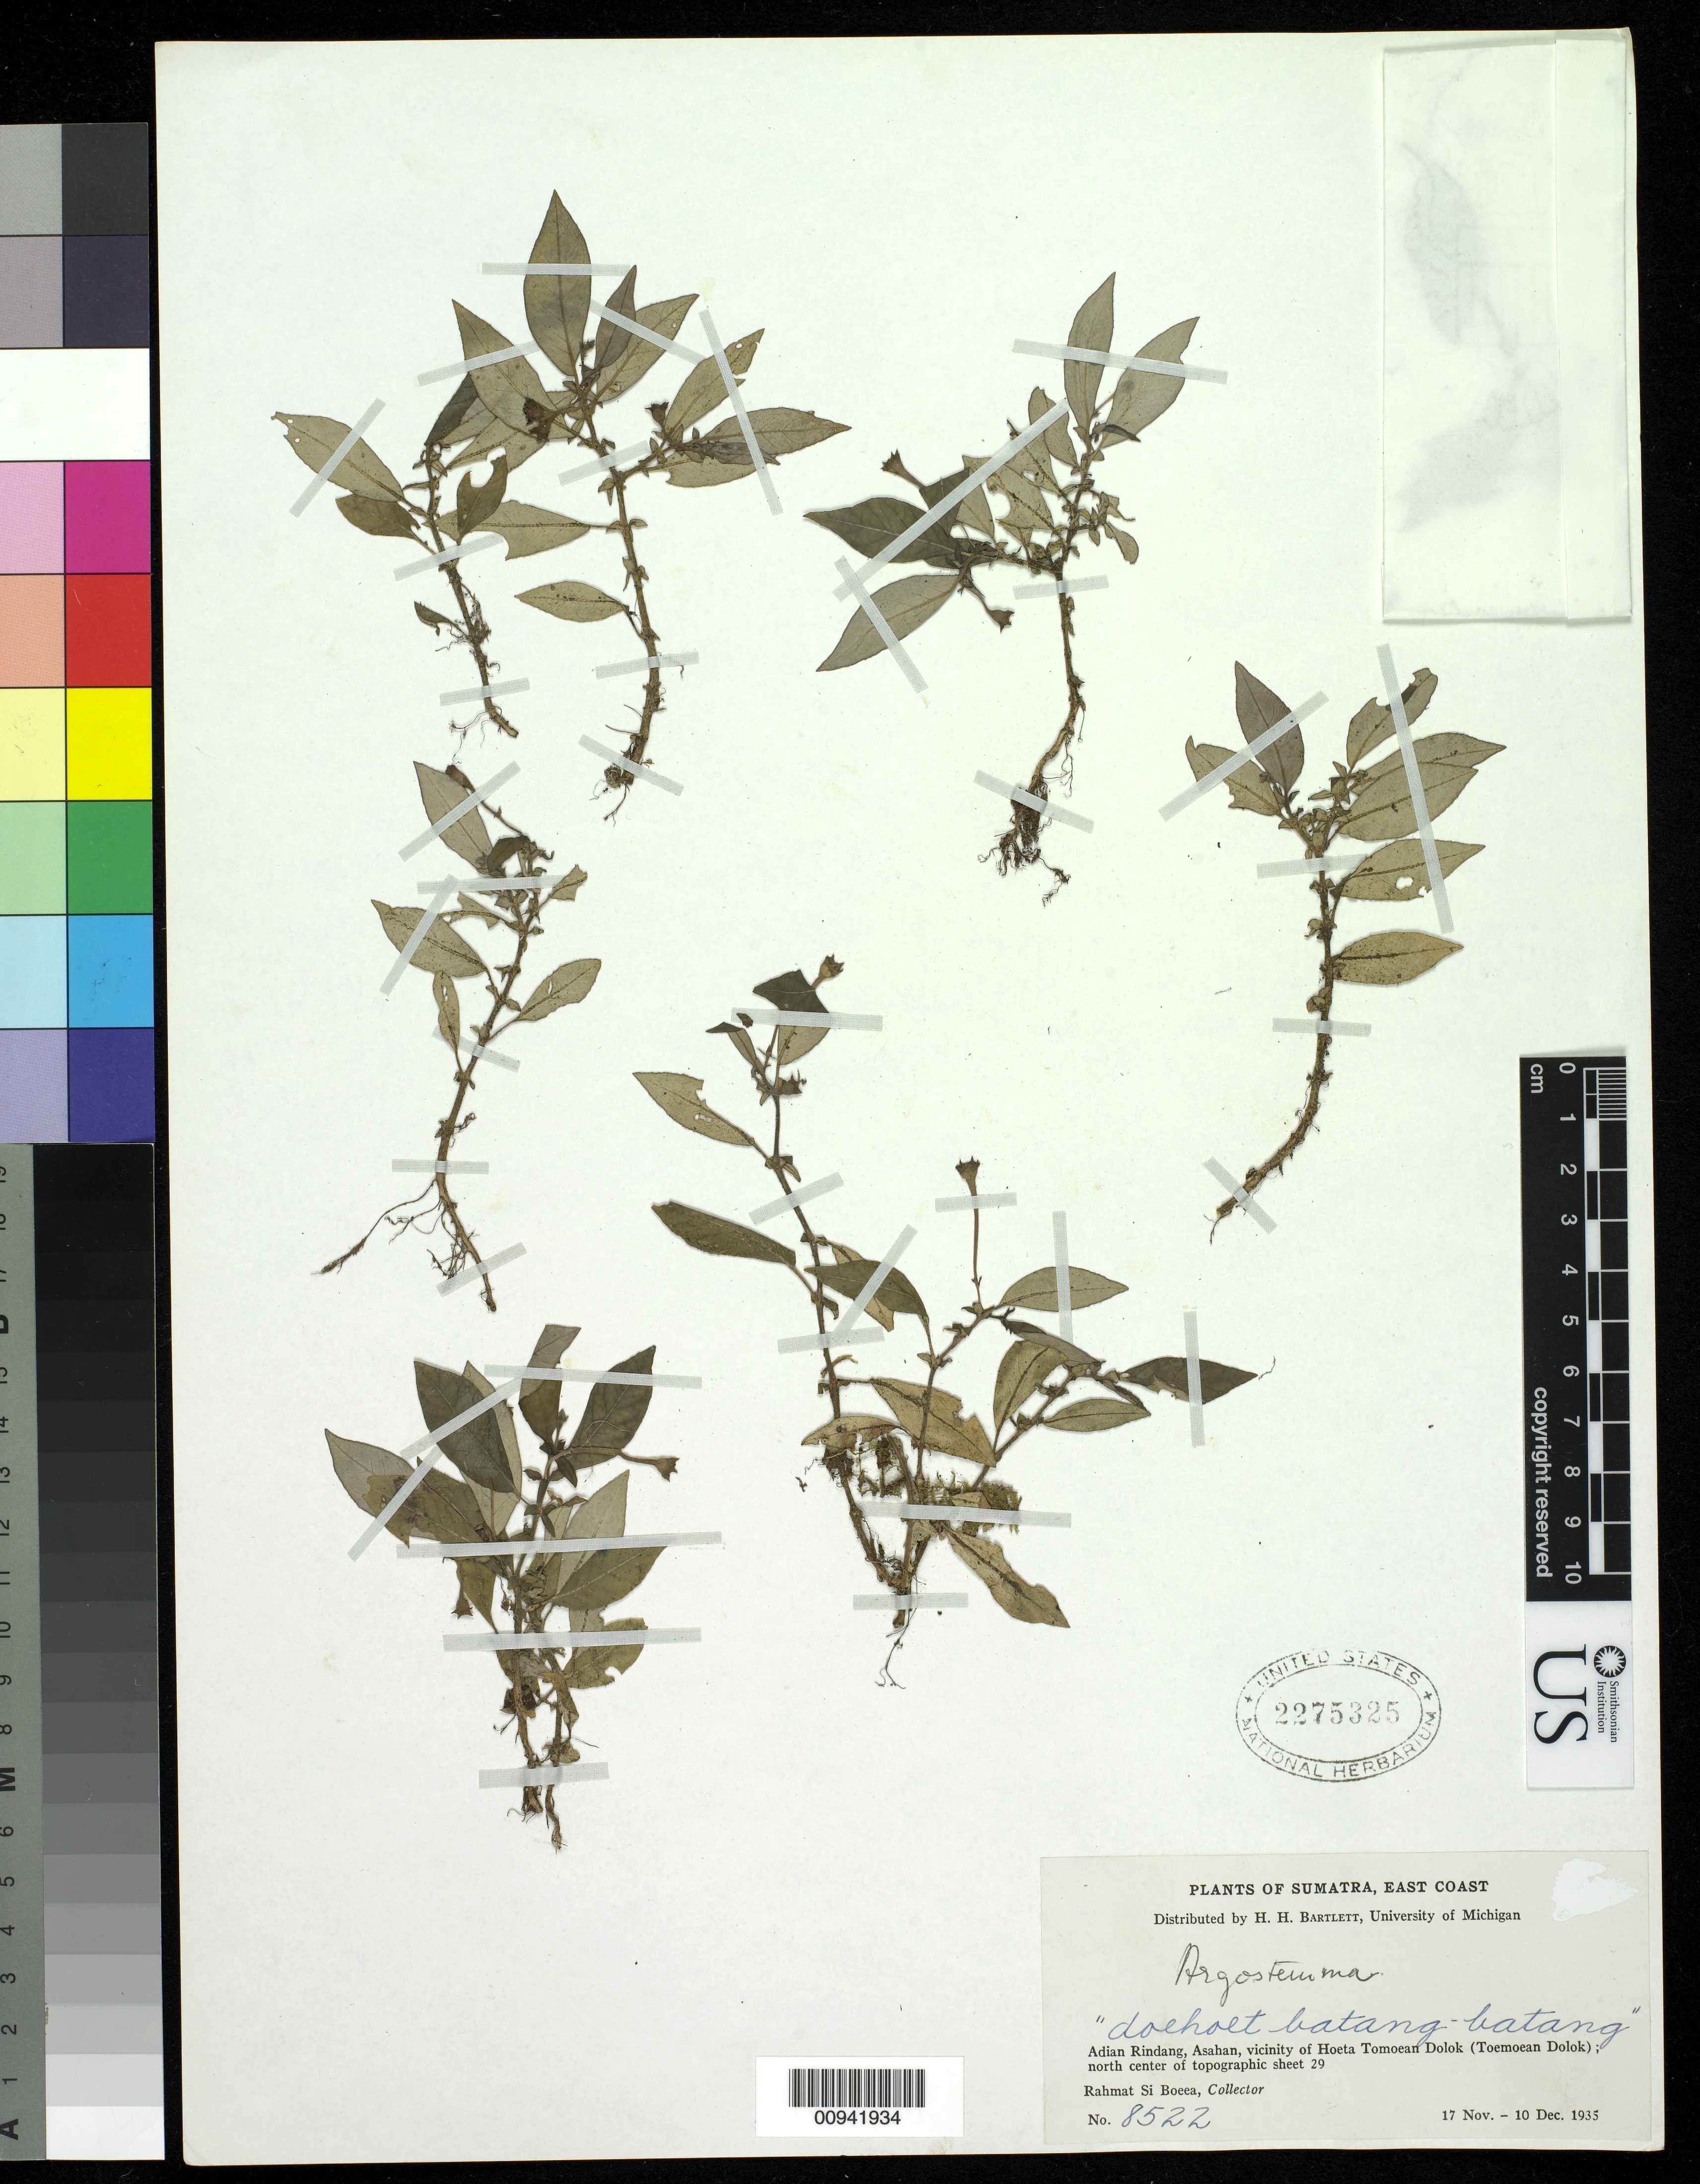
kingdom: Plantae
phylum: Tracheophyta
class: Magnoliopsida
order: Gentianales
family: Rubiaceae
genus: Argostemma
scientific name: Argostemma borragineum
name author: Blume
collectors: Rahmat Si Boeea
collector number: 8522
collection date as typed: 17 Nov 1935 to 10 Dec 1935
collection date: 1935-11-17/1935-12-10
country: Indonesia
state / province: Sumatra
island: Sumatra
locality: East Coast, Adian Rindang, vicinity of Hoeta Tomoean Dolok [Toemoean Dolok]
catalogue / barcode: US 2275325